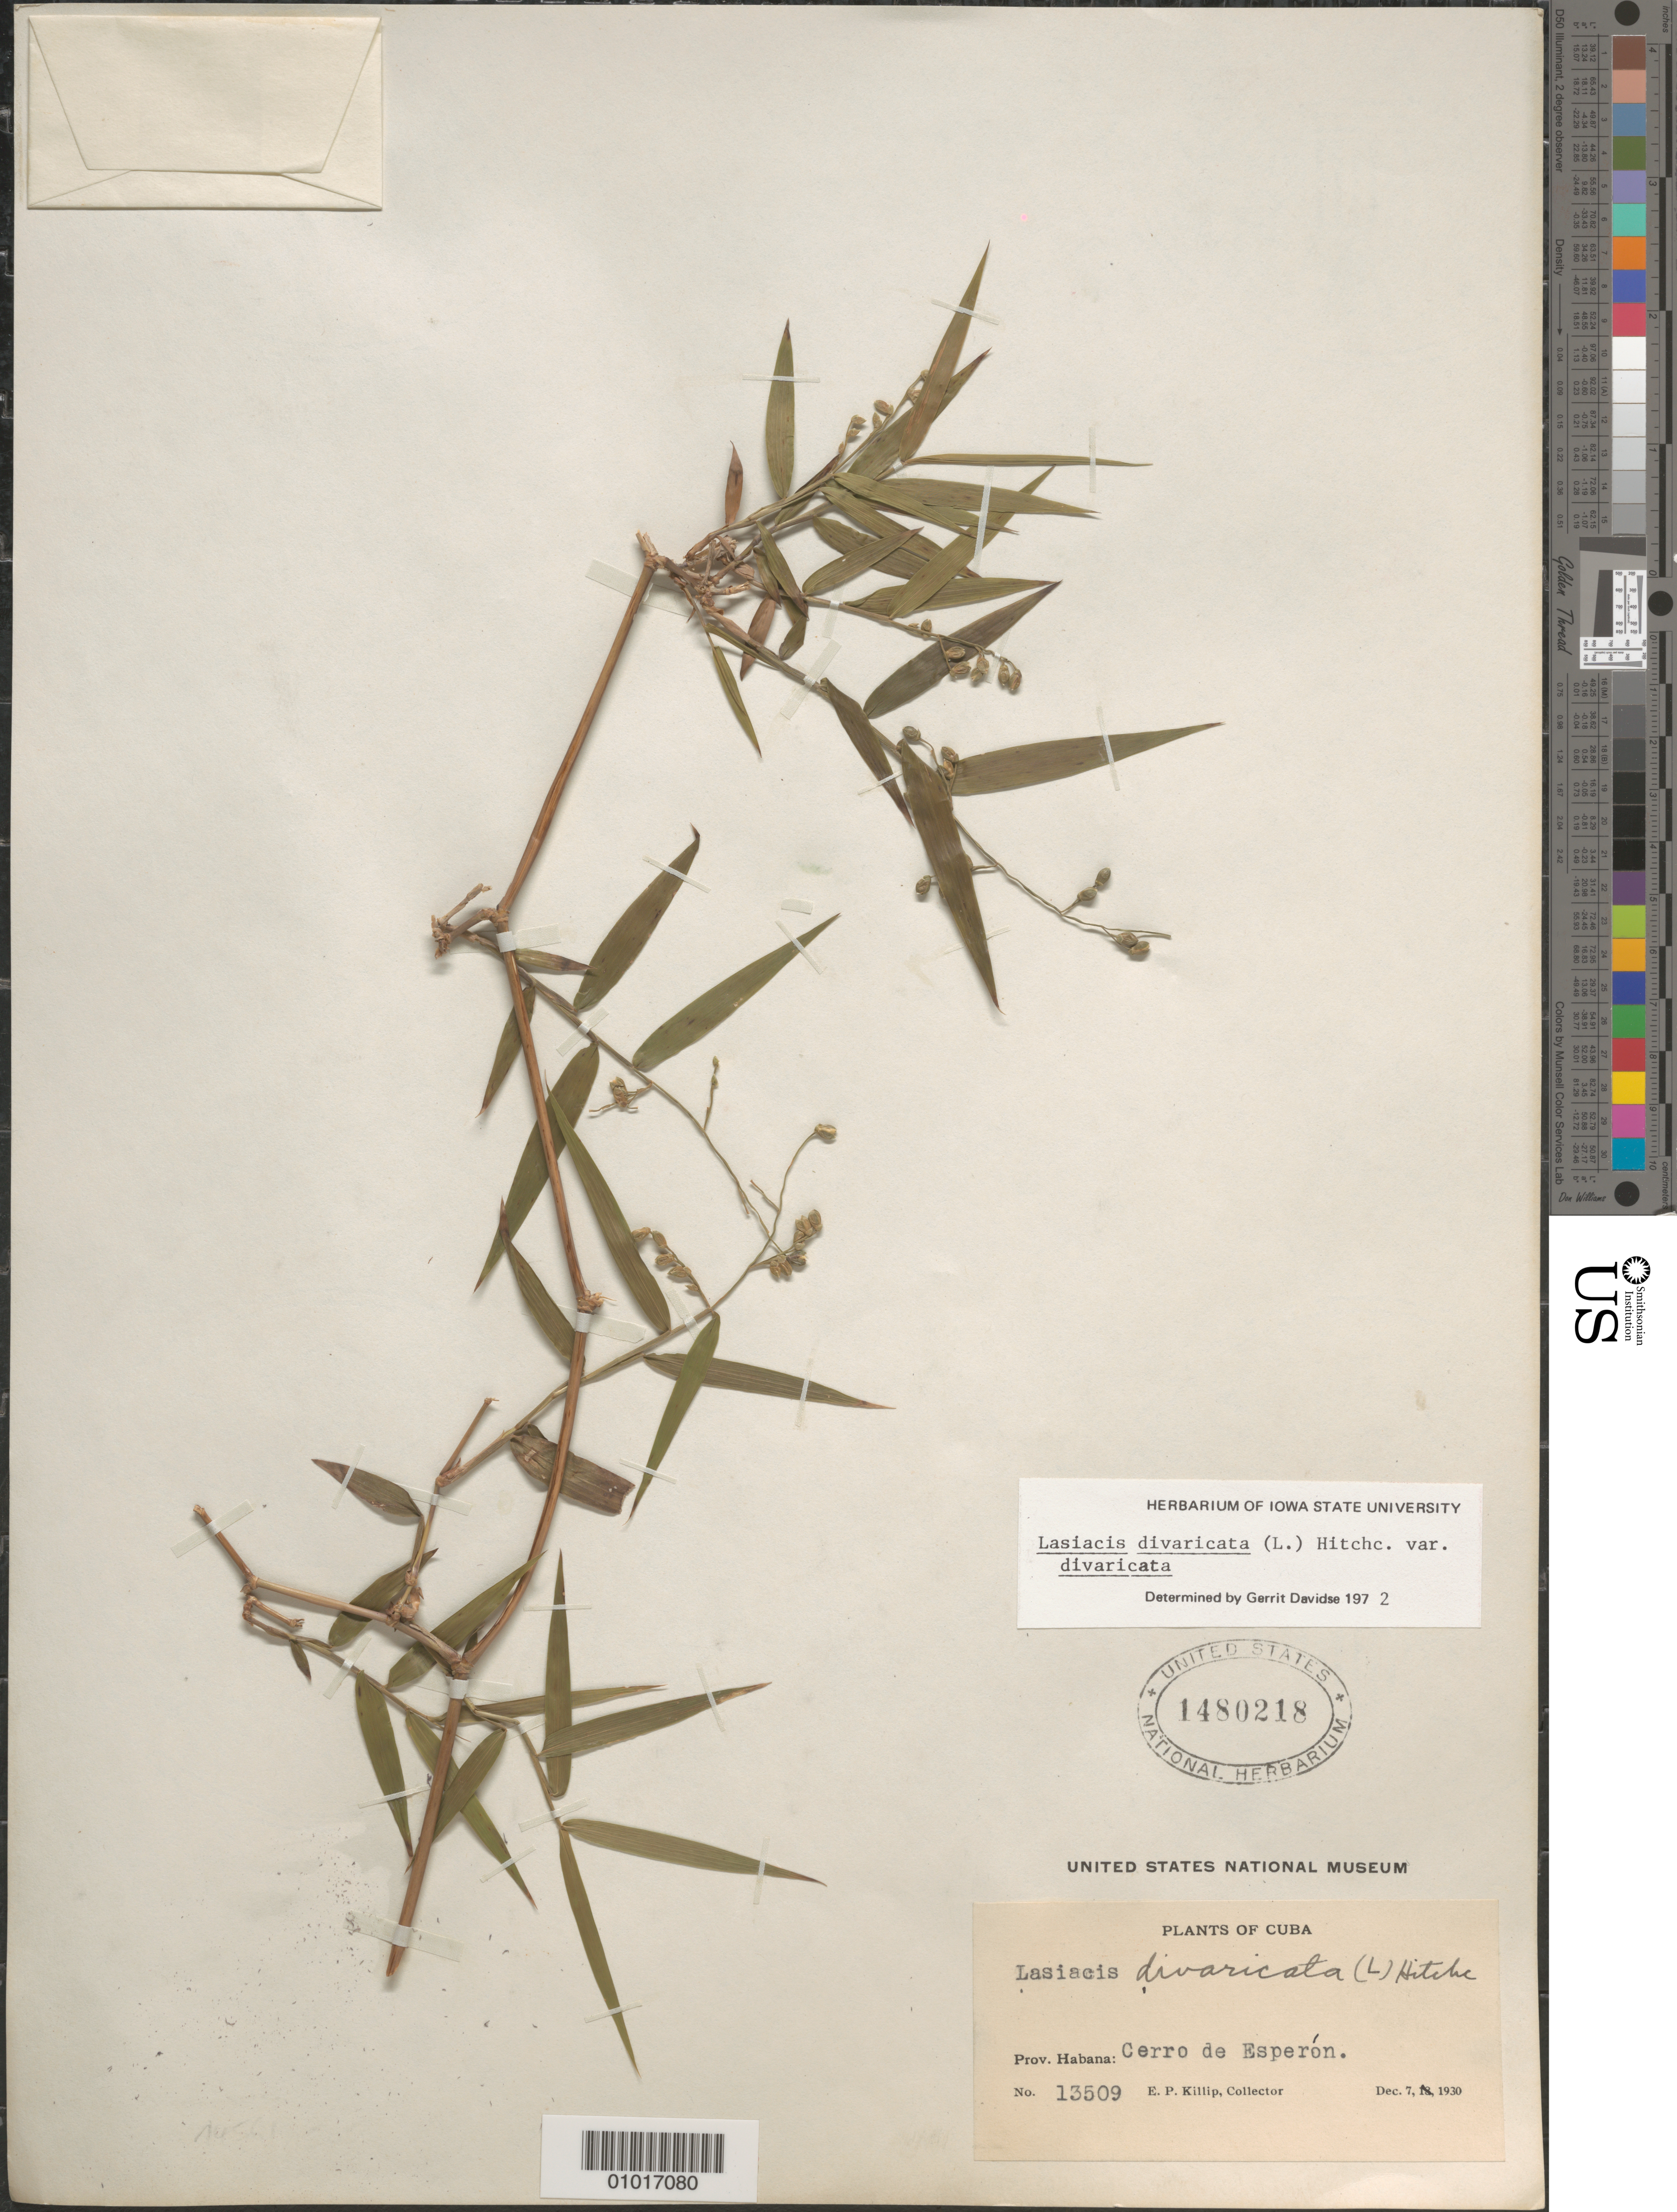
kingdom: Plantae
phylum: Tracheophyta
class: Liliopsida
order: Poales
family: Poaceae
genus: Lasiacis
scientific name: Lasiacis divaricata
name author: (L.) Hitchc.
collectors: E. P. Killip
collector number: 13509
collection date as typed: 07 Dec 1930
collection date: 1930-12-07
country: Cuba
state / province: La Habana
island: Cuba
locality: Cerro de Esperon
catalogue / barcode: US 1480218